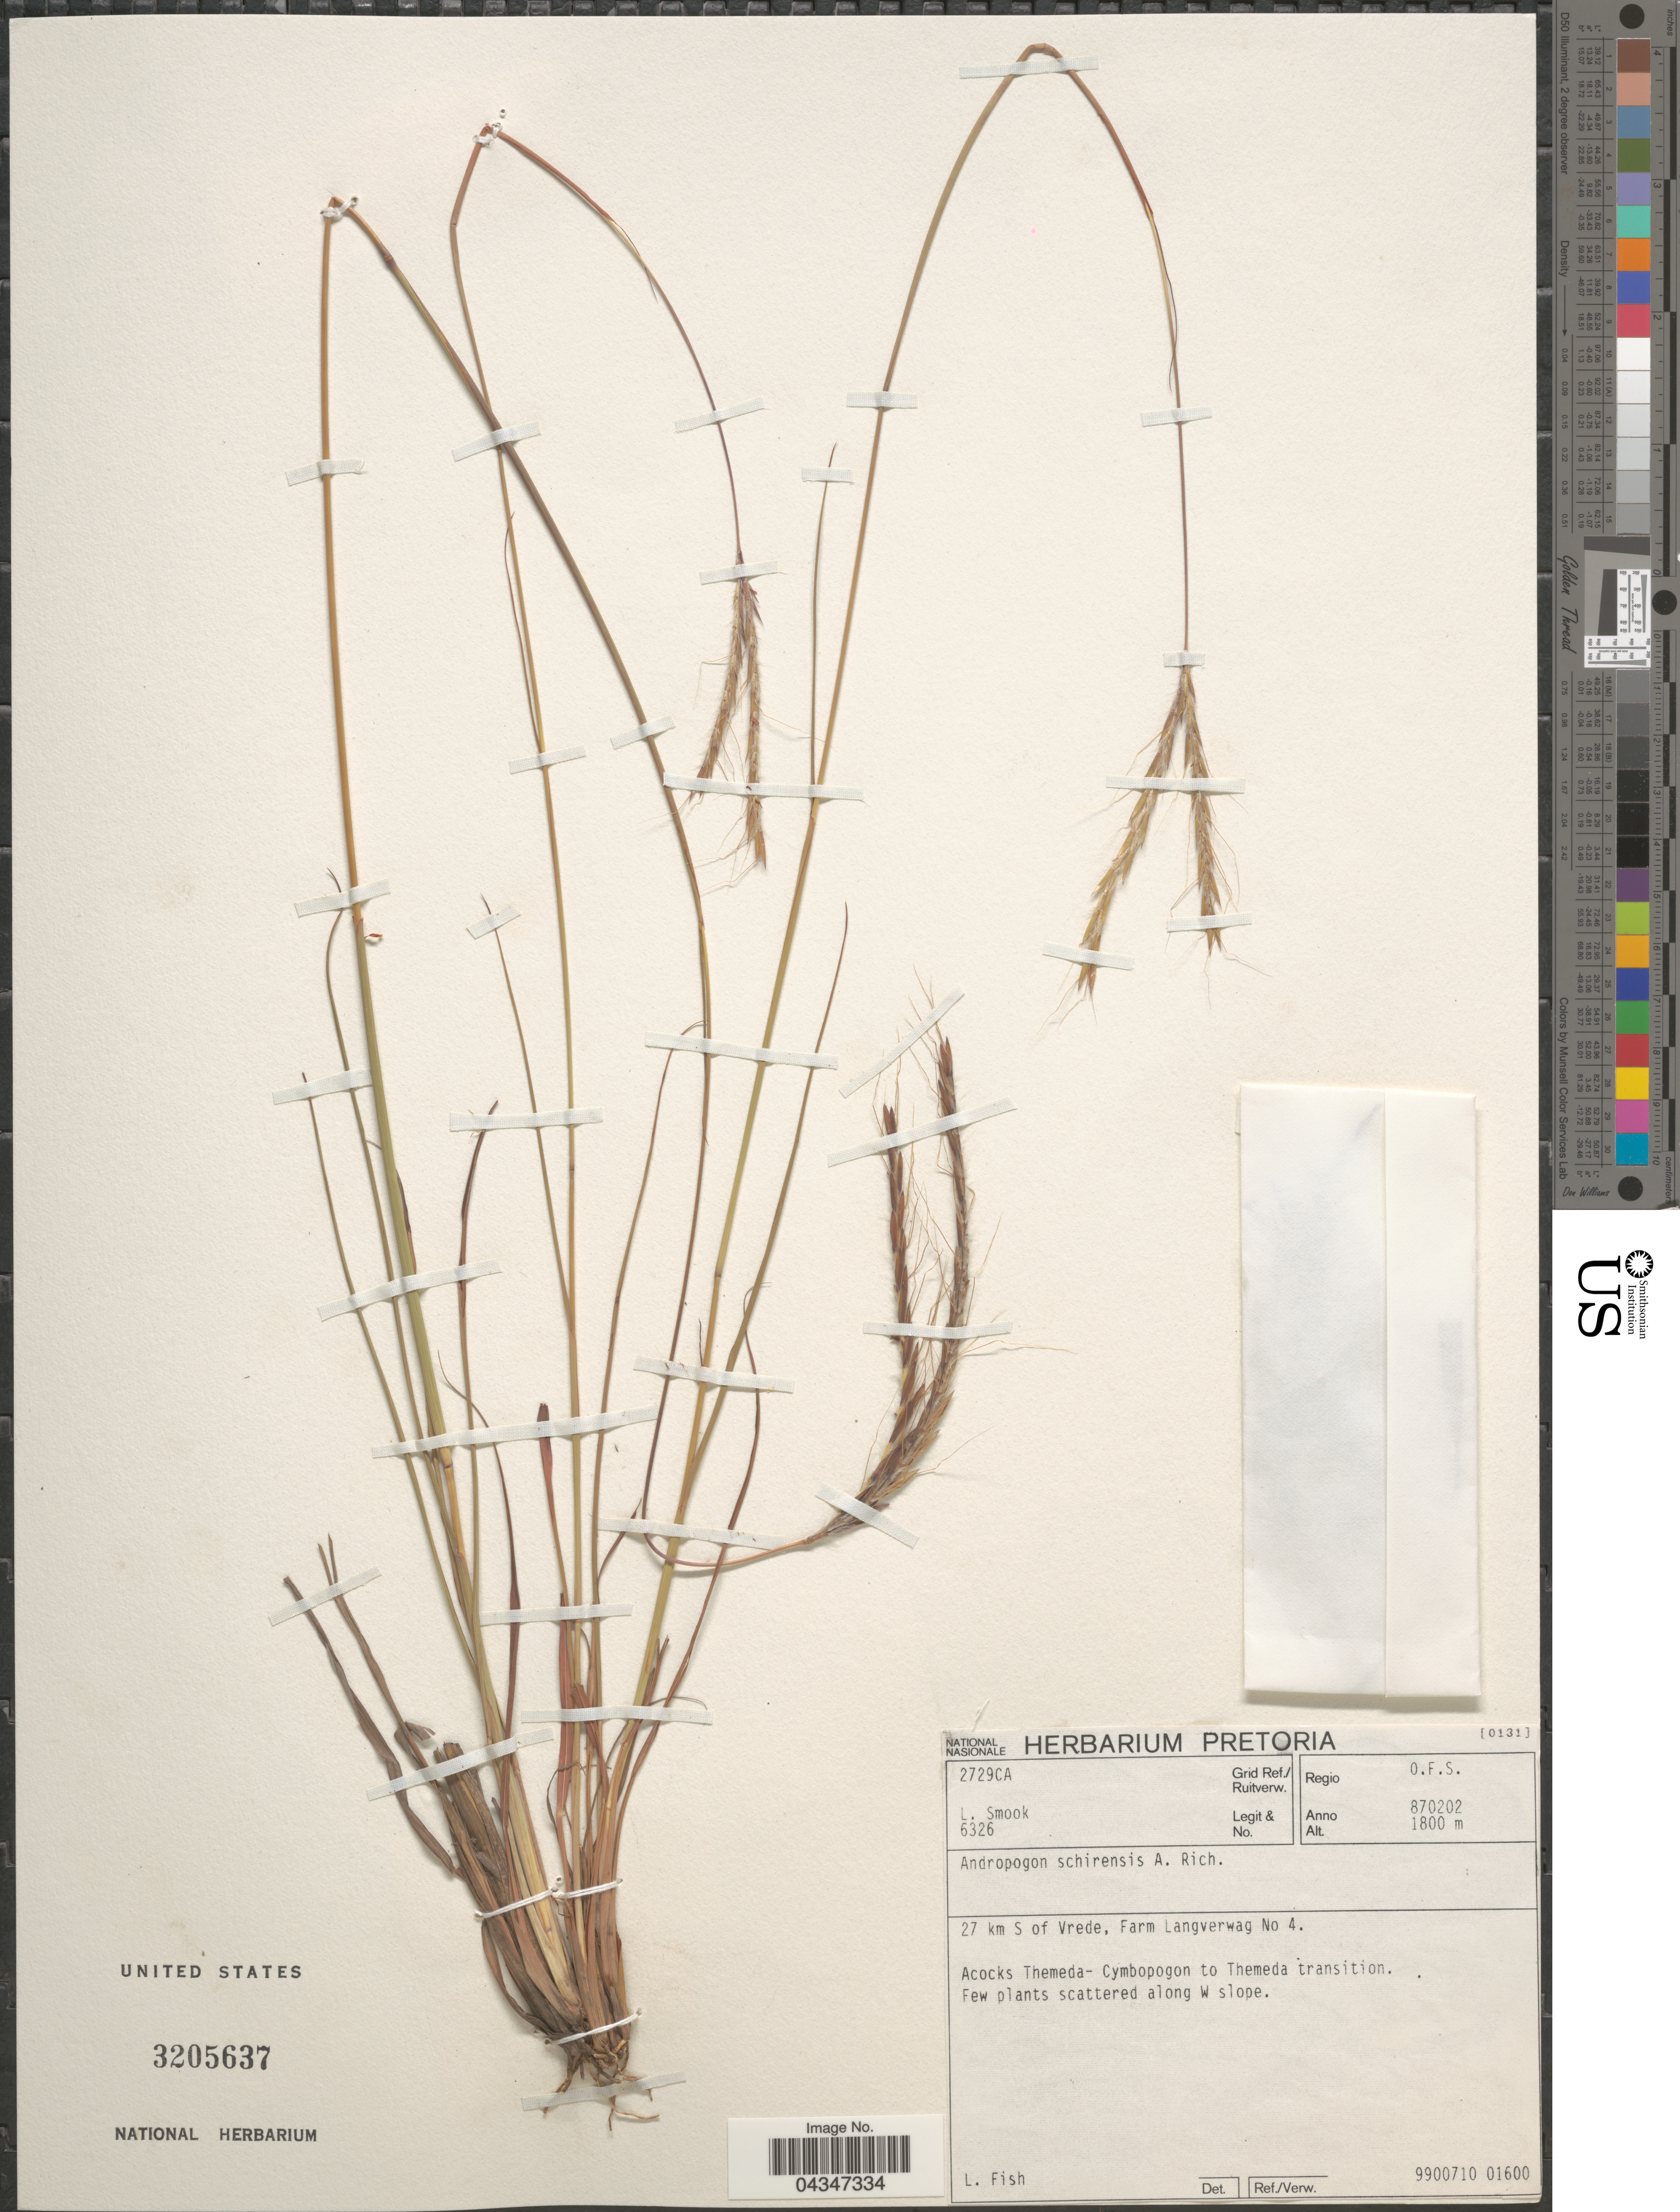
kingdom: Plantae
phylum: Tracheophyta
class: Liliopsida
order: Poales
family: Poaceae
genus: Andropogon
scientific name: Andropogon schirensis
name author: Hochst. ex A. Rich.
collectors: L. Smook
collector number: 6326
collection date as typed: Transcribed d/m/y: 2/2/87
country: South Africa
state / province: Free State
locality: Grid Ref./ Ruitverw. 2729CA. Regio O.F.S. 27 km S of Vrede, Farm Langverwag No 4.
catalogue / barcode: US 3205637